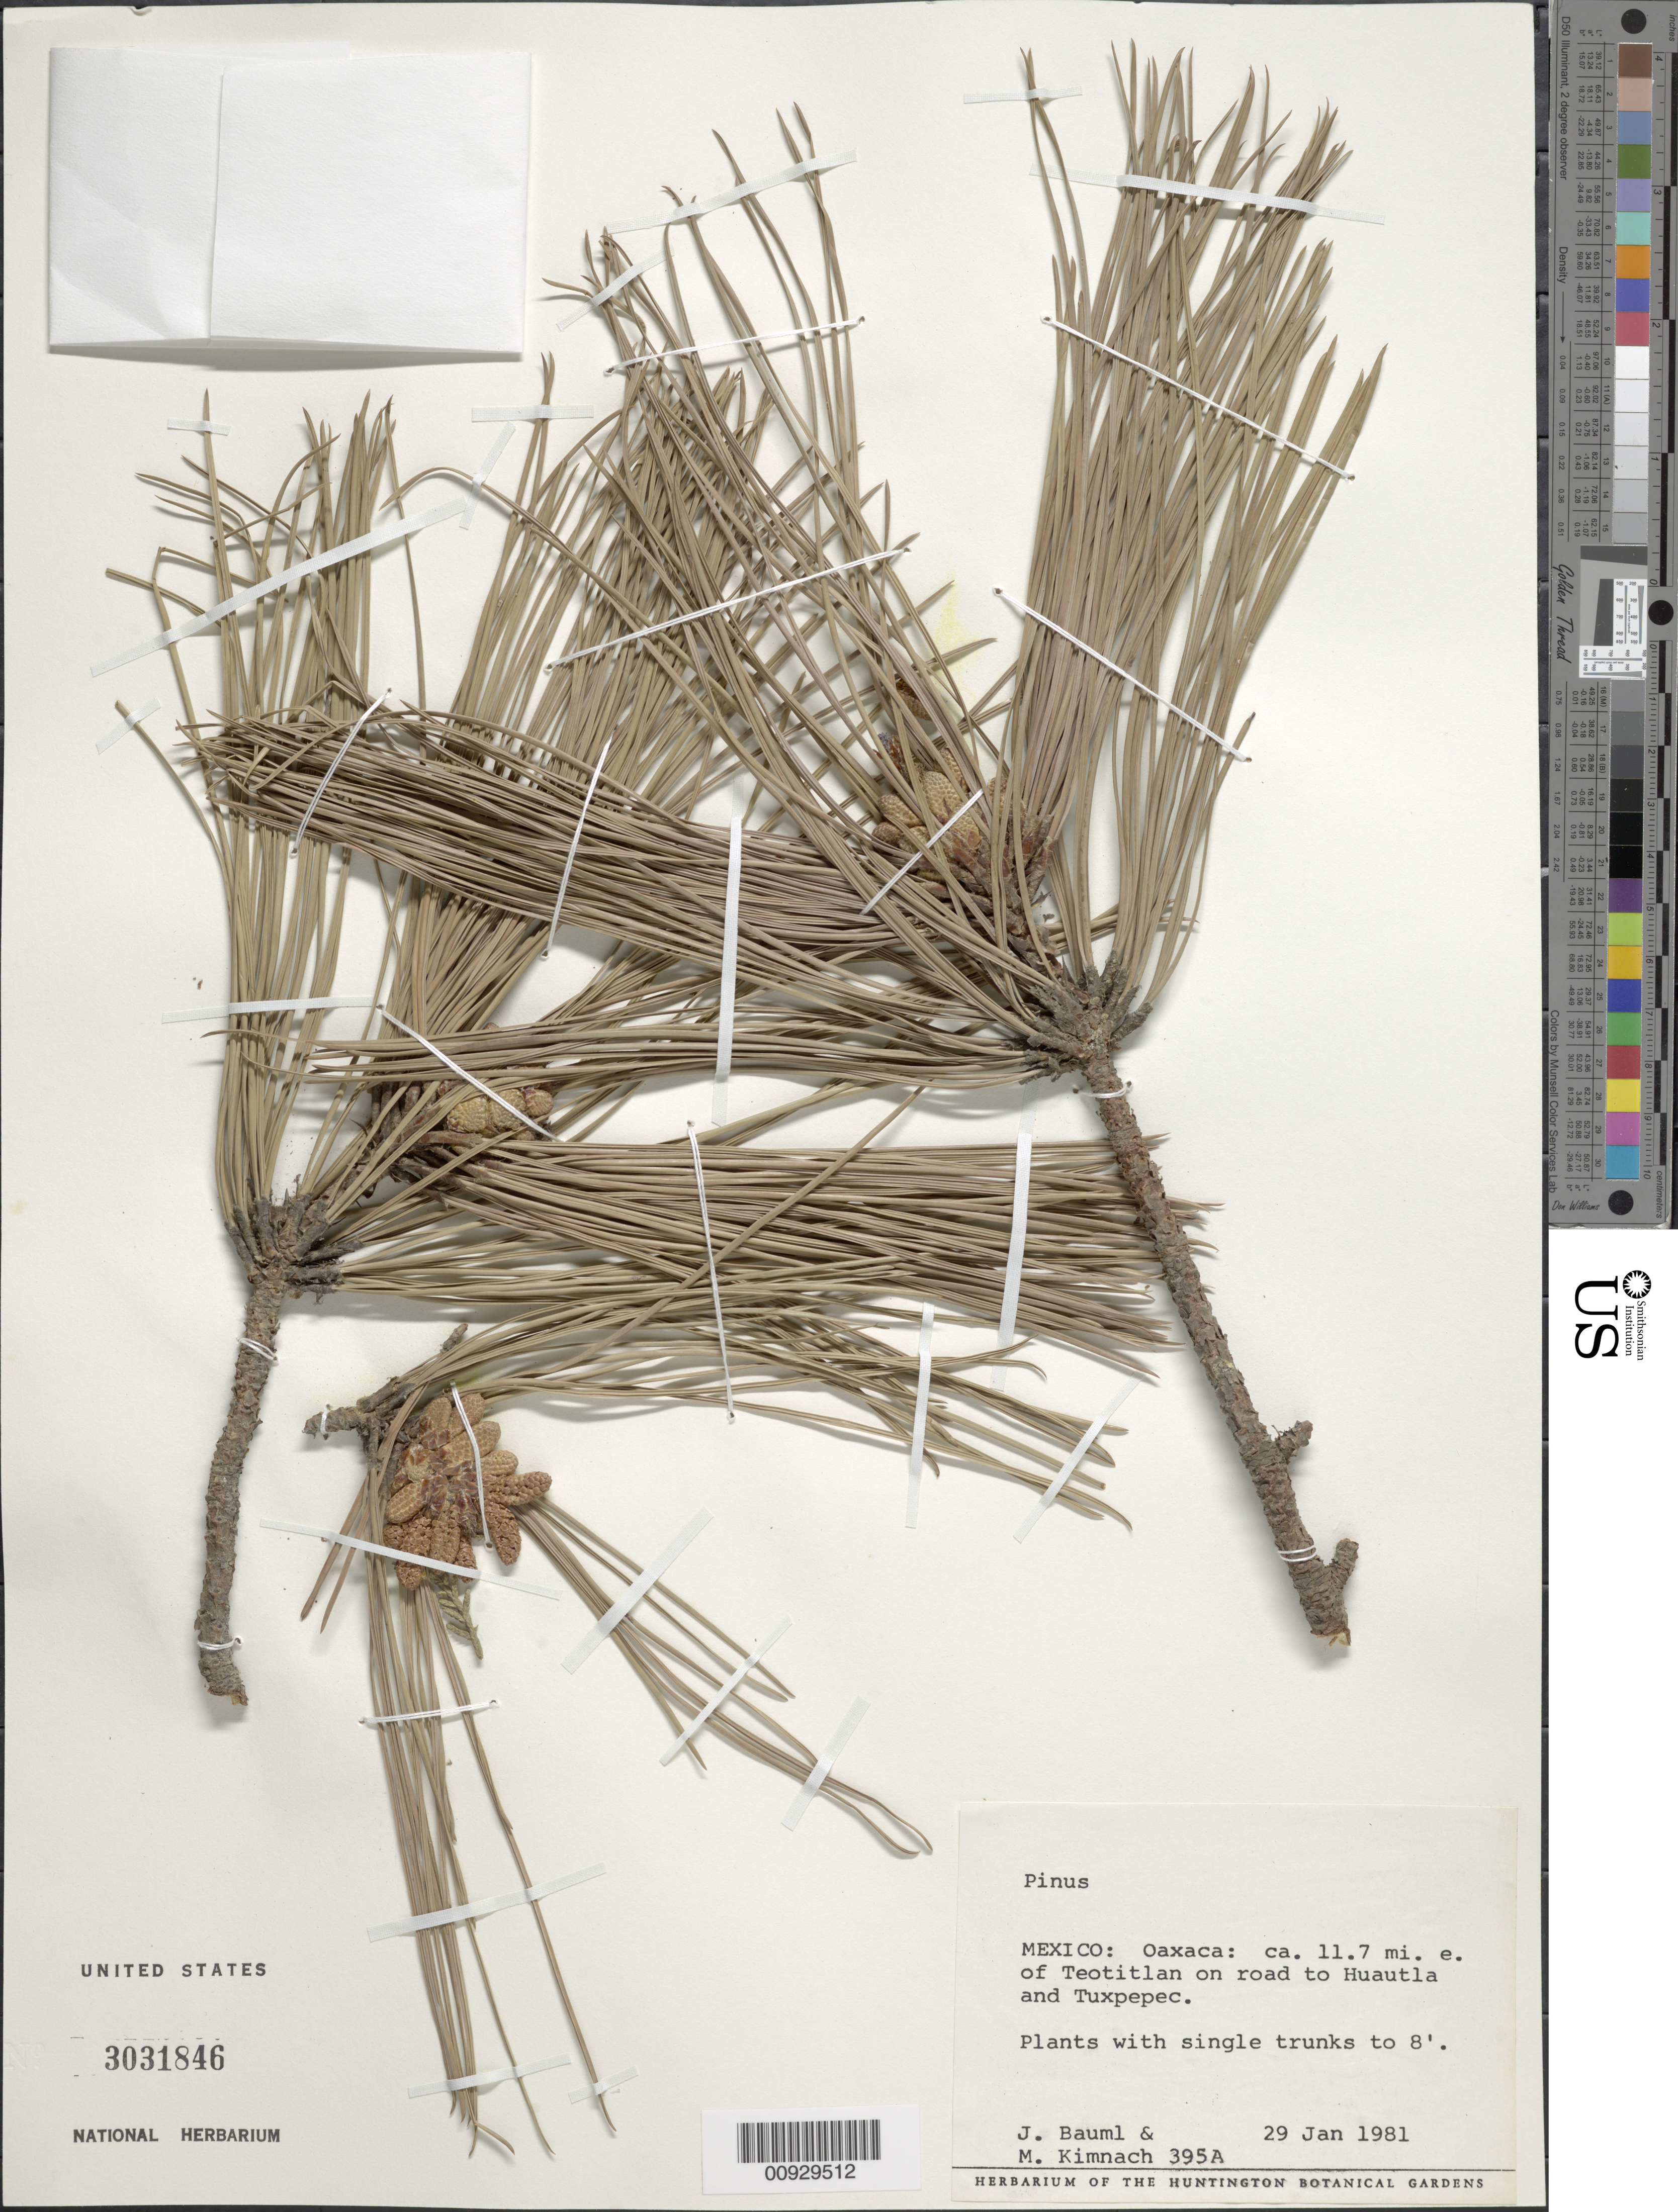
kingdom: Plantae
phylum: Tracheophyta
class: Pinopsida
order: Pinales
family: Pinaceae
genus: Pinus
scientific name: Pinus sp.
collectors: J. Bauml & M. W. Kimnach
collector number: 395 A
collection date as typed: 29 Jan 1981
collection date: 1981-01-29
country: Mexico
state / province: Oaxaca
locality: Ca. 11.7 mi. E of Teotitlán on road to Huautla and Tuxtepec.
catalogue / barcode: US 3031846